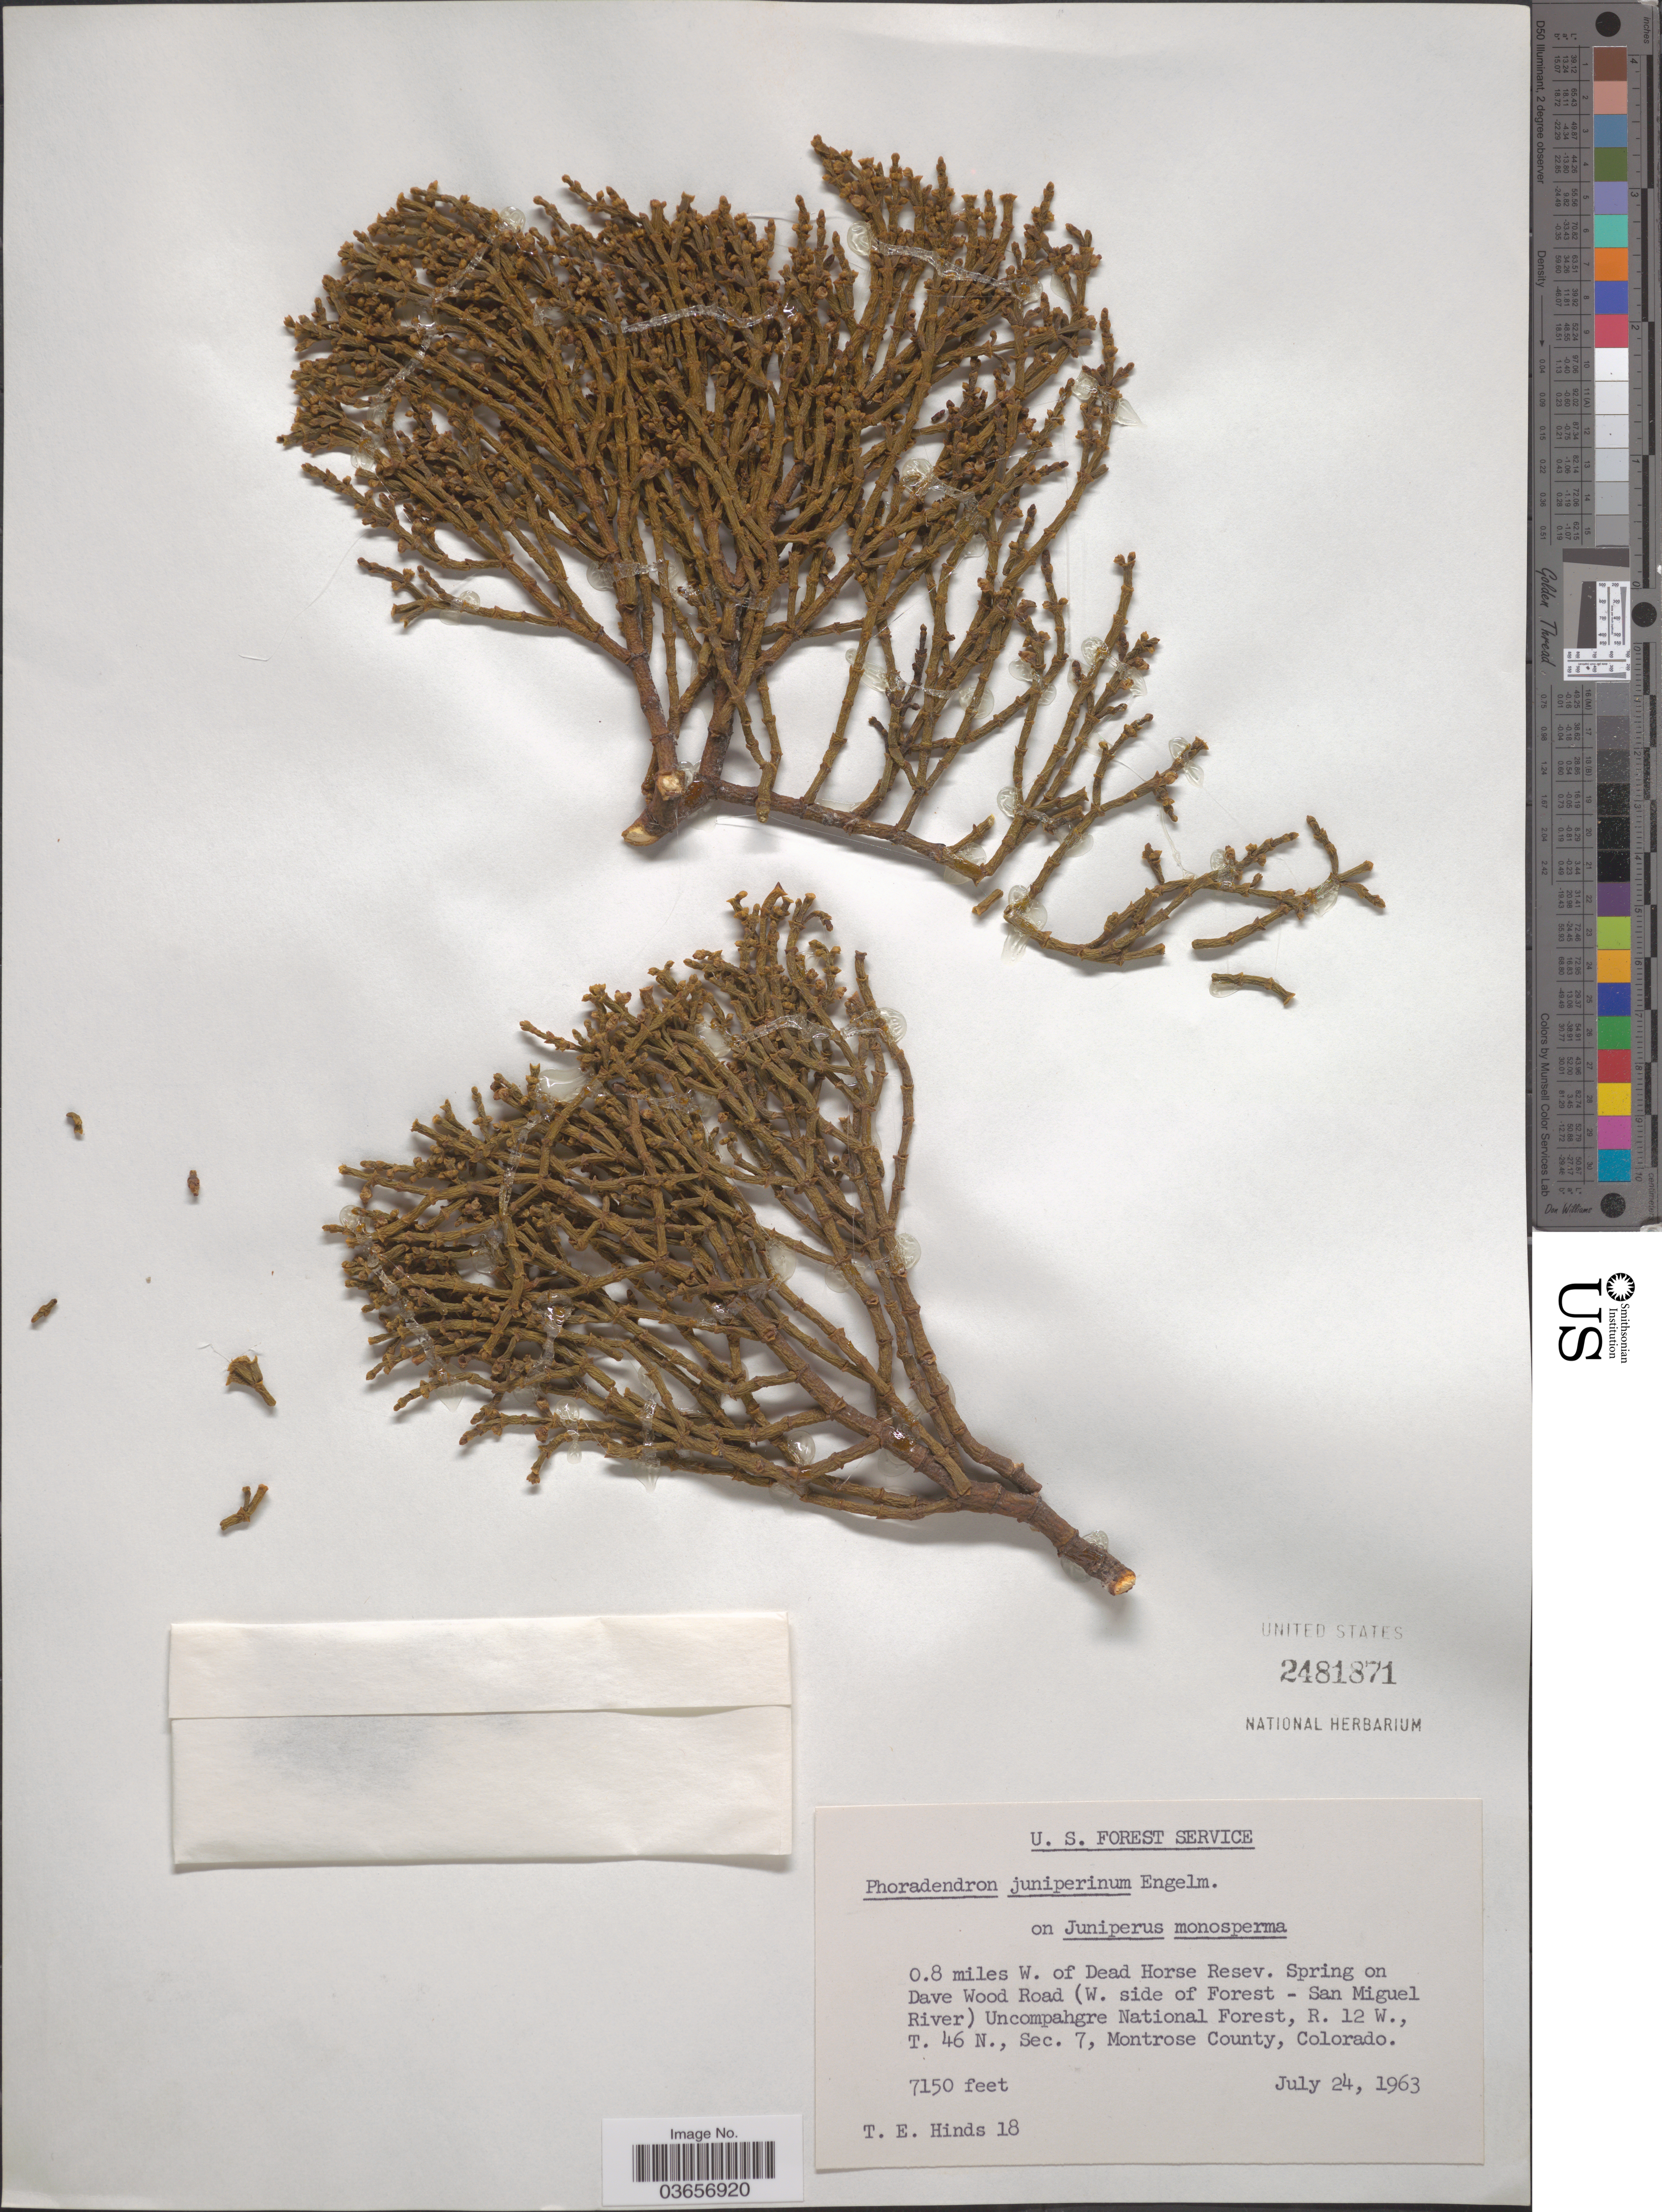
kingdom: Plantae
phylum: Tracheophyta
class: Magnoliopsida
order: Santalales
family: Viscaceae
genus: Phoradendron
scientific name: Phoradendron juniperinum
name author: Engelm. ex A. Gray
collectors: T. E. Hinds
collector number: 18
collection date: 1963-07-24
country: United States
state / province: Colorado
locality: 0.8 miles W. of Dead Horse Resev. Spring on Dave Wood Road (W. side of Forest - San Miguel River) Uncompahgre National Forest, R. 12 W., T. 46 N., Sec. 7, Montrose County.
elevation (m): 2179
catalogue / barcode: US 2481871